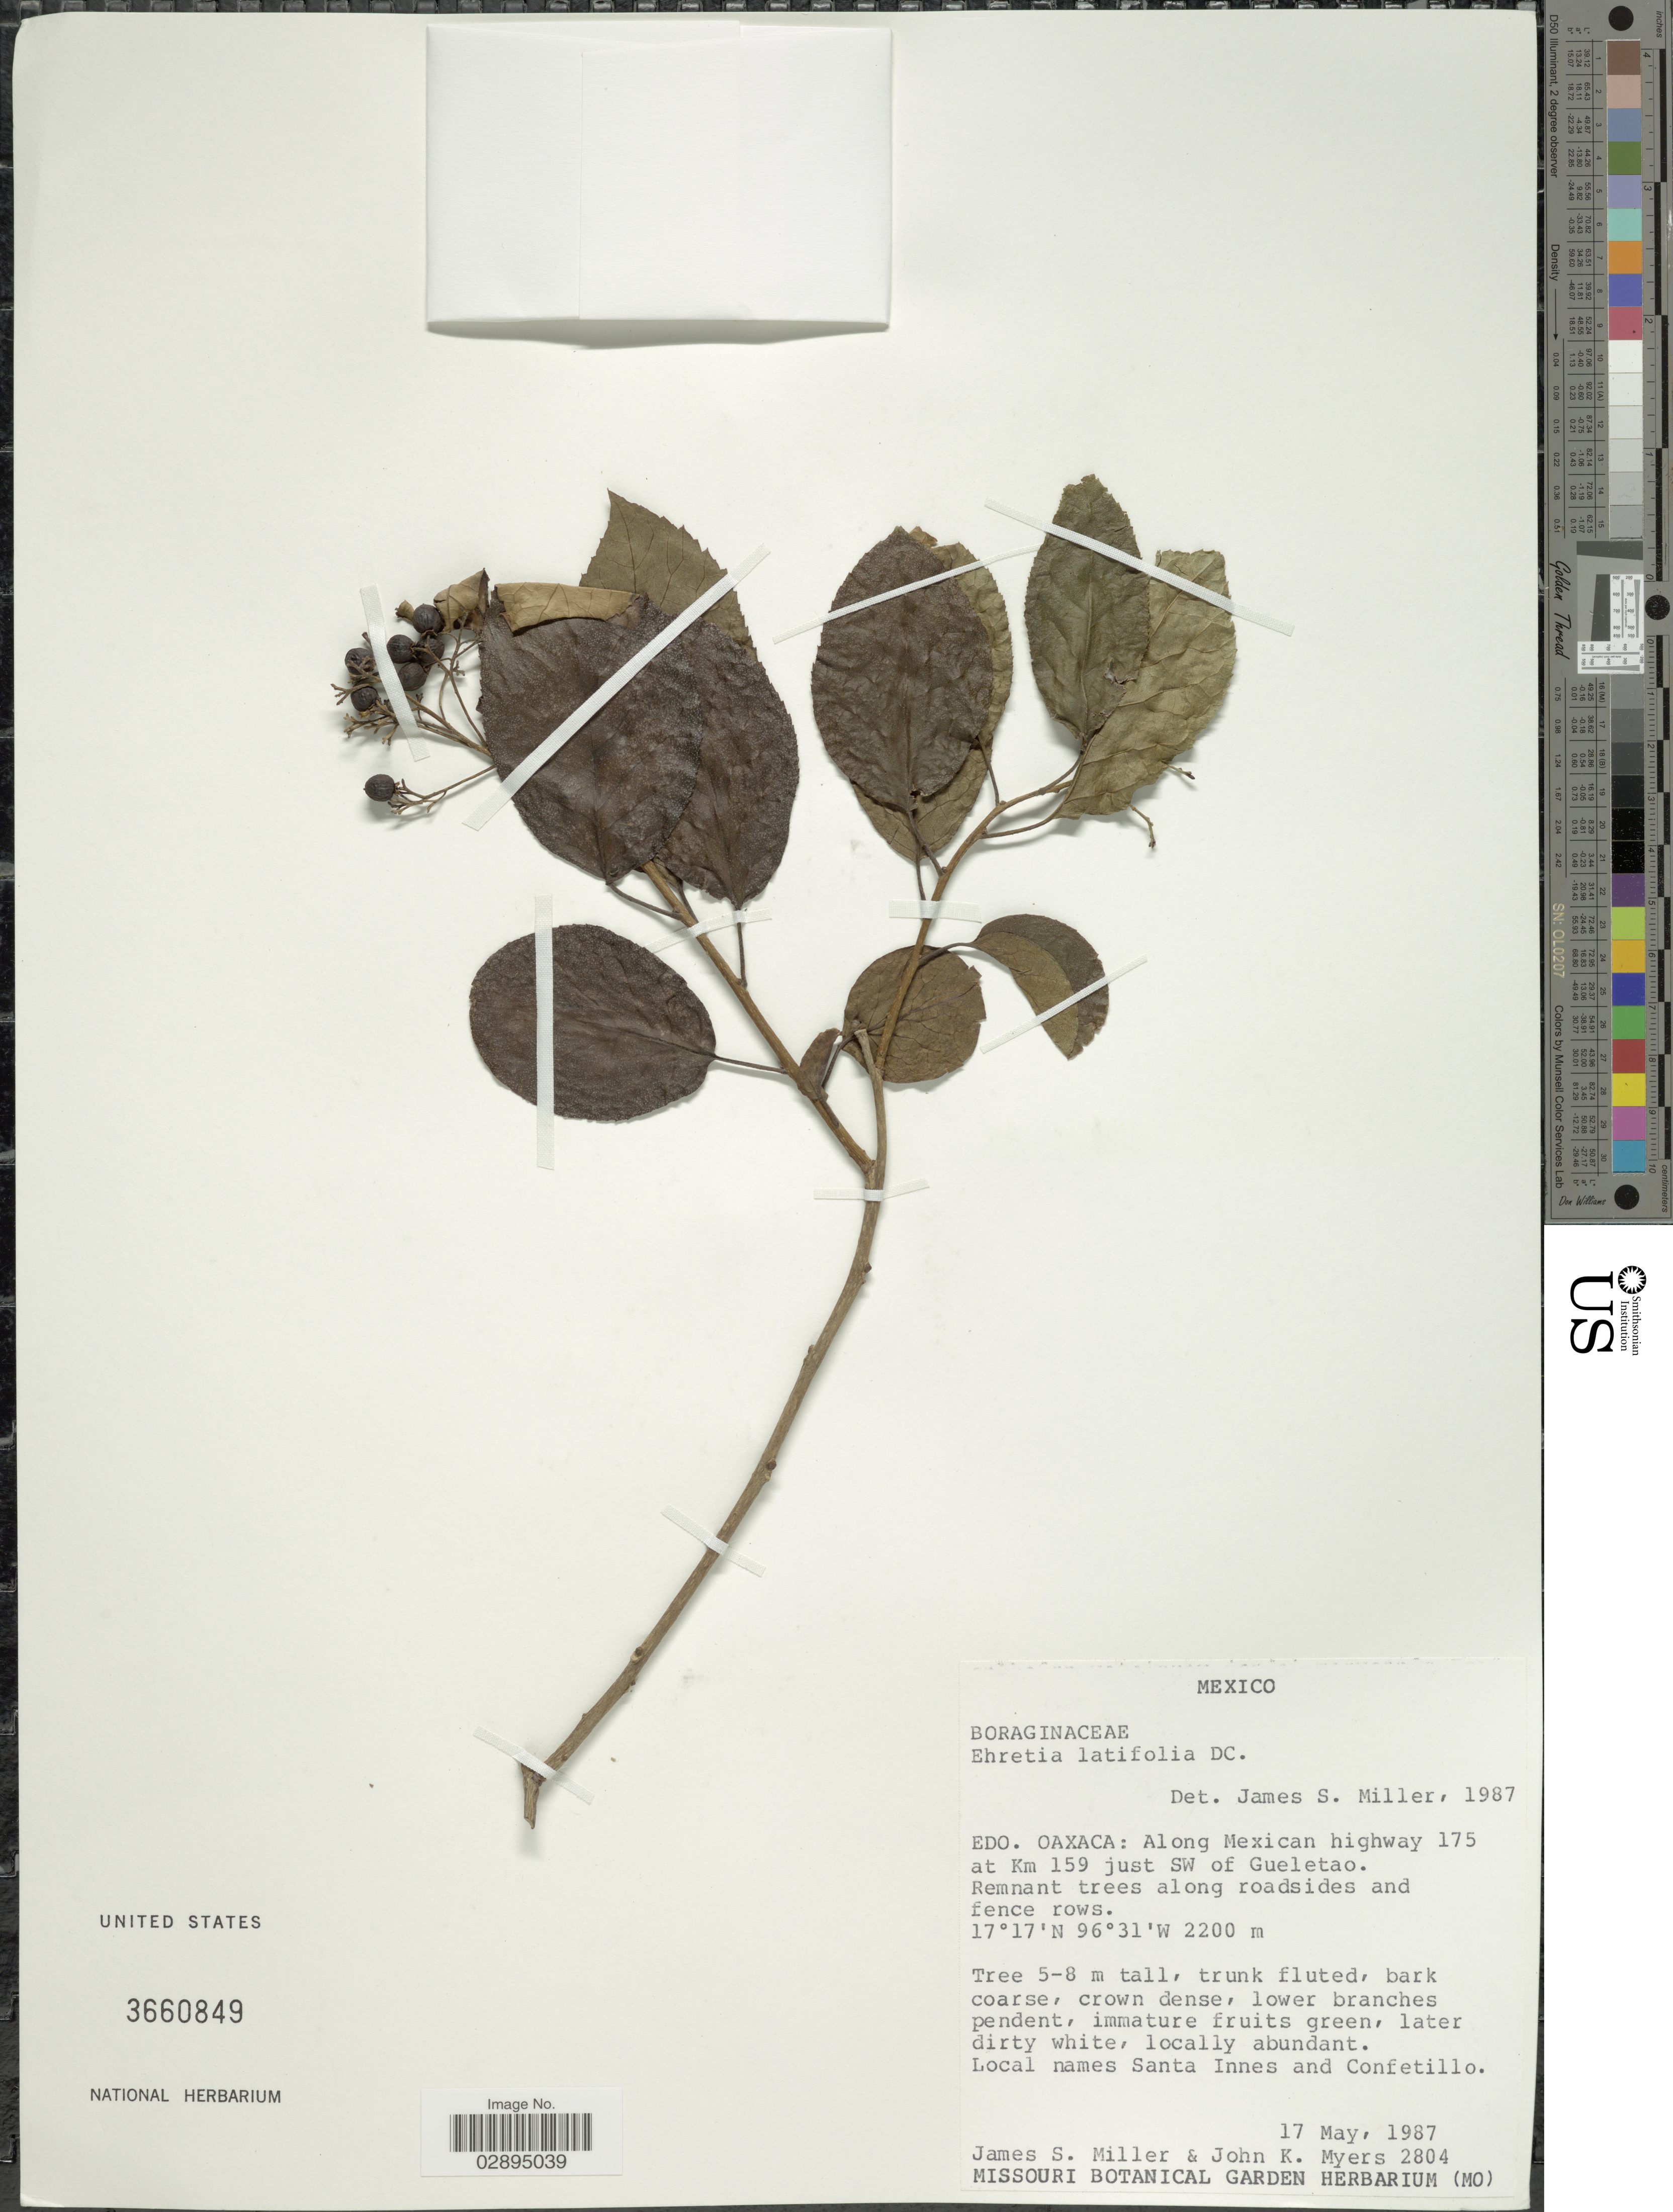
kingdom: Plantae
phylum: Tracheophyta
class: Magnoliopsida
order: Boraginales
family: Ehretiaceae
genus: Ehretia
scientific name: Ehretia latifolia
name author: DC.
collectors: J. S. Miller & J. Myers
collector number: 2804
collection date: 1987-05-17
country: Mexico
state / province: Oaxaca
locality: Edo. Oaxaca: Along Mexican highway at Km 159 just SW of Gueletao.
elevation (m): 2200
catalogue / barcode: US 3660849